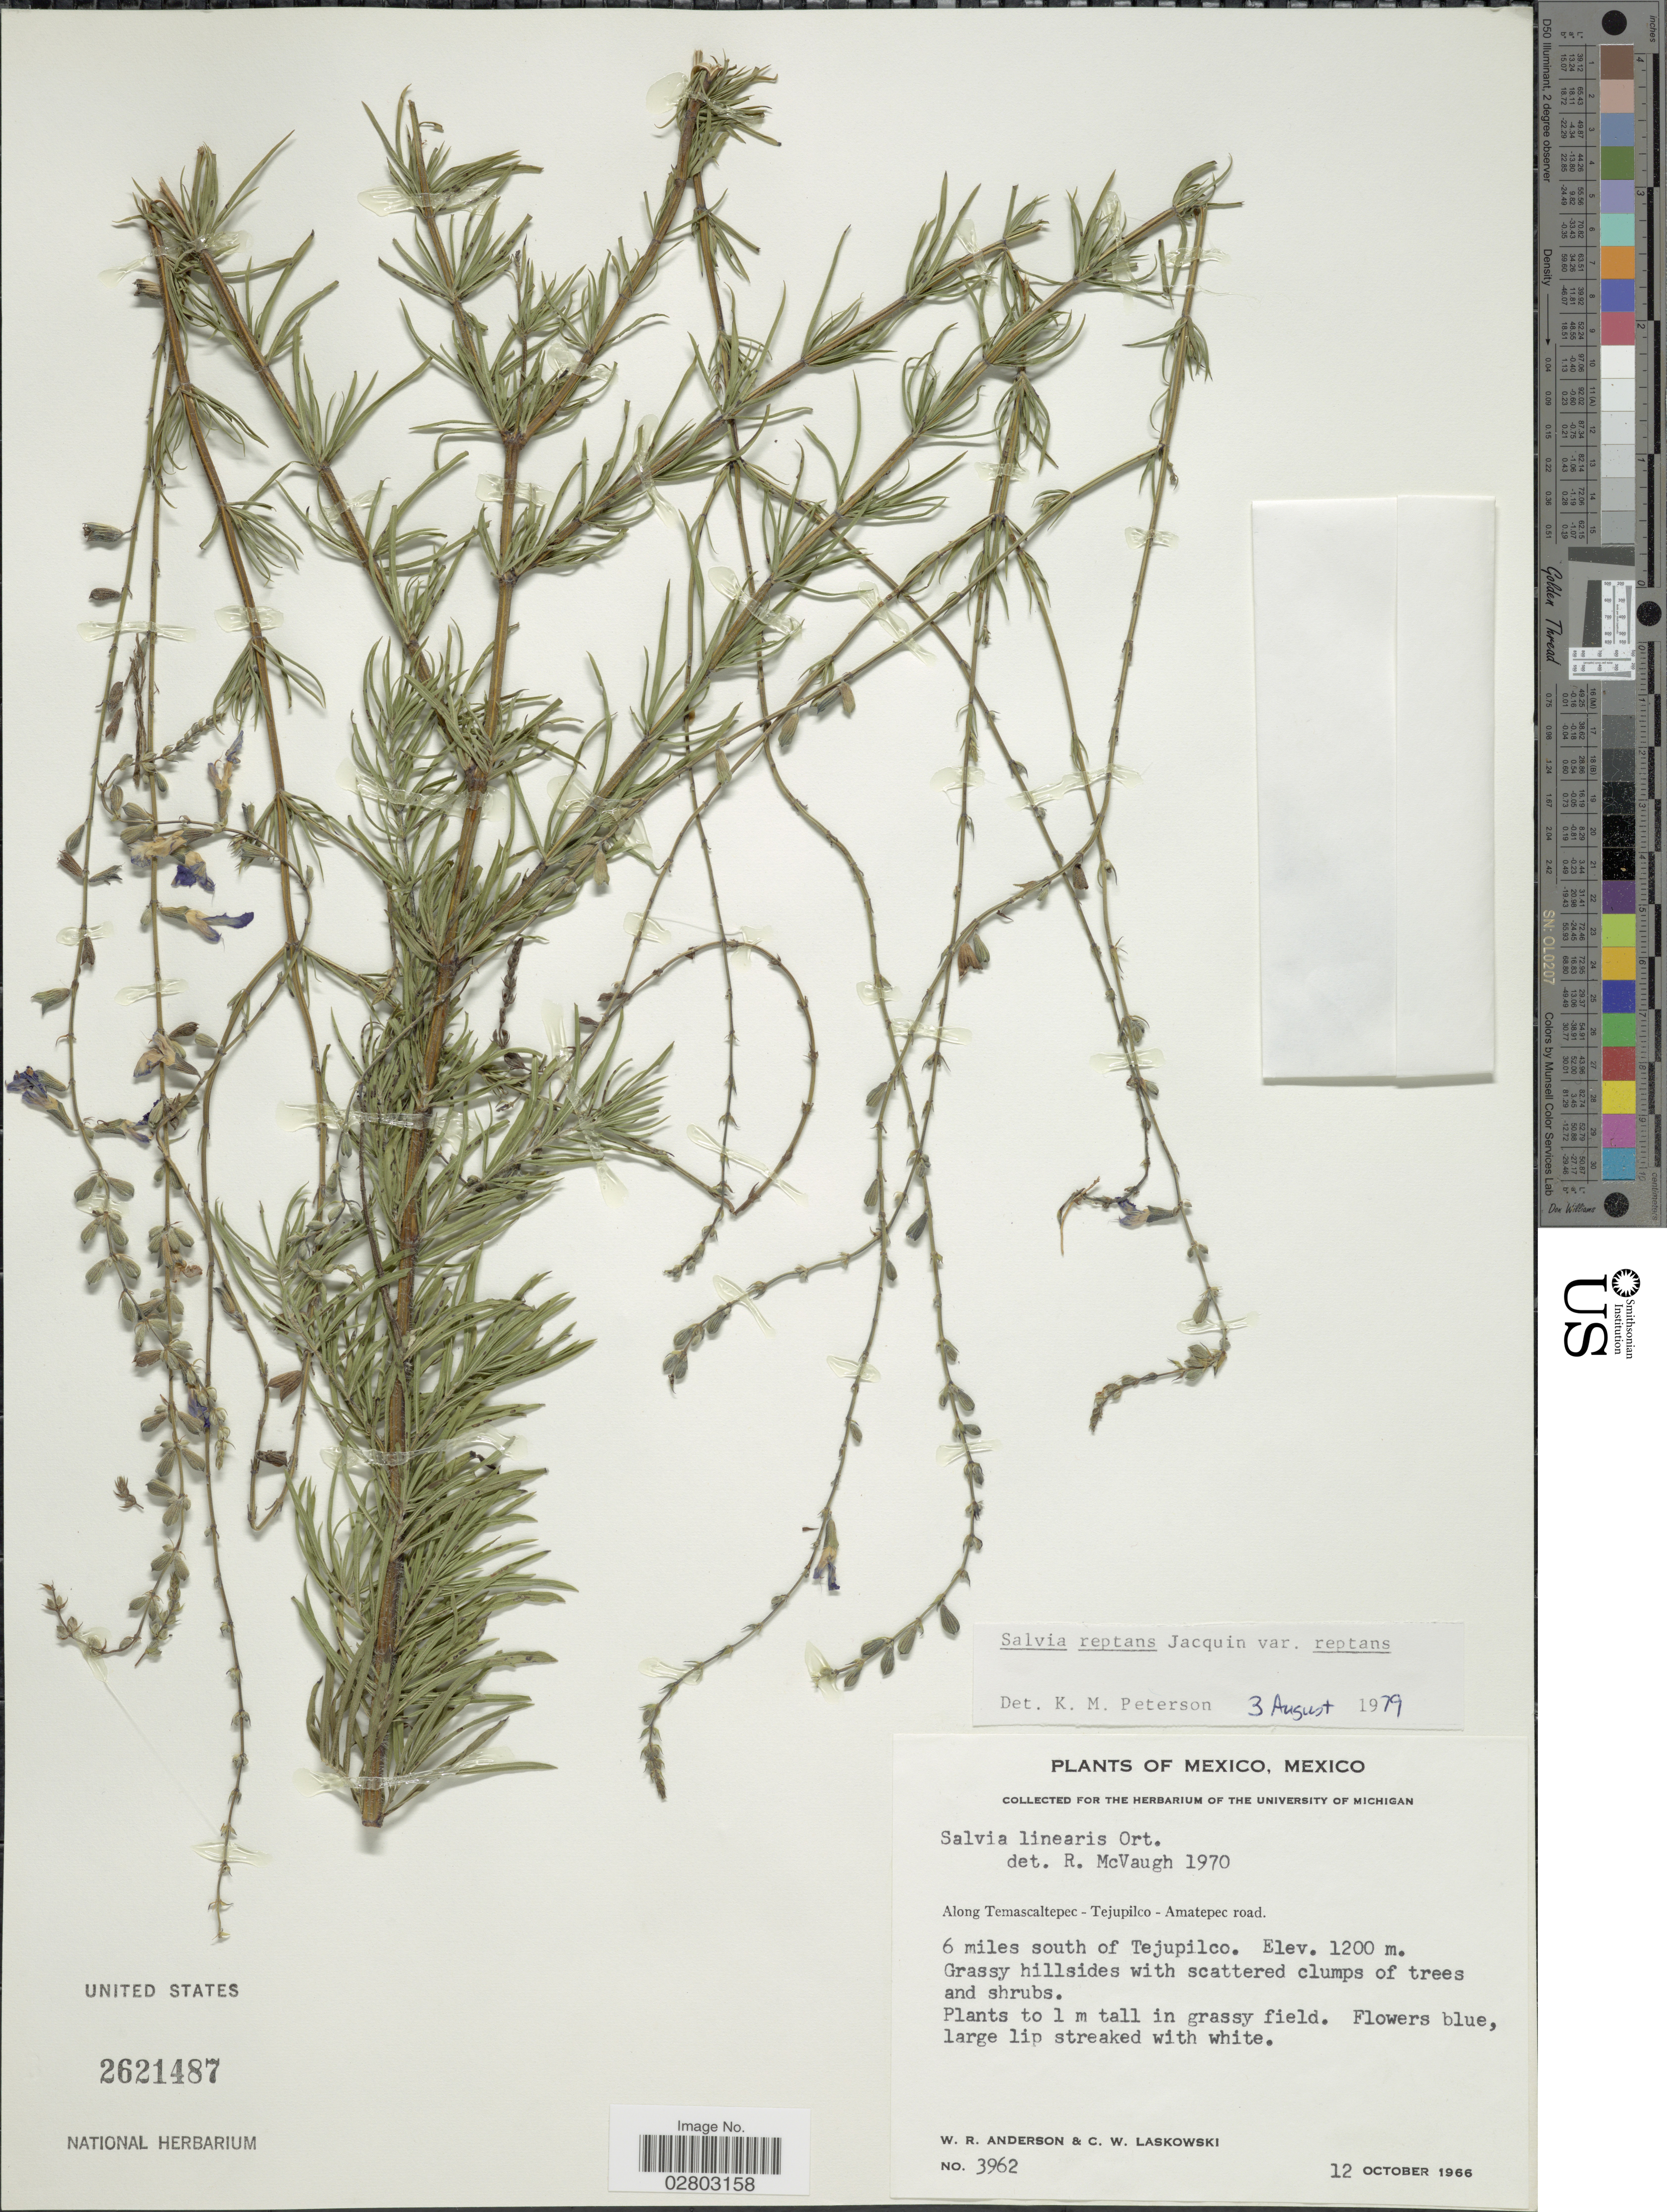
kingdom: Plantae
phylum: Tracheophyta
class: Magnoliopsida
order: Lamiales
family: Lamiaceae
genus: Salvia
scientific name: Salvia reptans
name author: Jacq.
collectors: W. Anderson & C. Laskowski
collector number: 3962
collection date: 1966-10-12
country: Mexico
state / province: México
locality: Along Temascaltepec-Tejupilco-Amatepec road, 6 miles south of Tejupilco.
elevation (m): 1200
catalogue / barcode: US 2621487